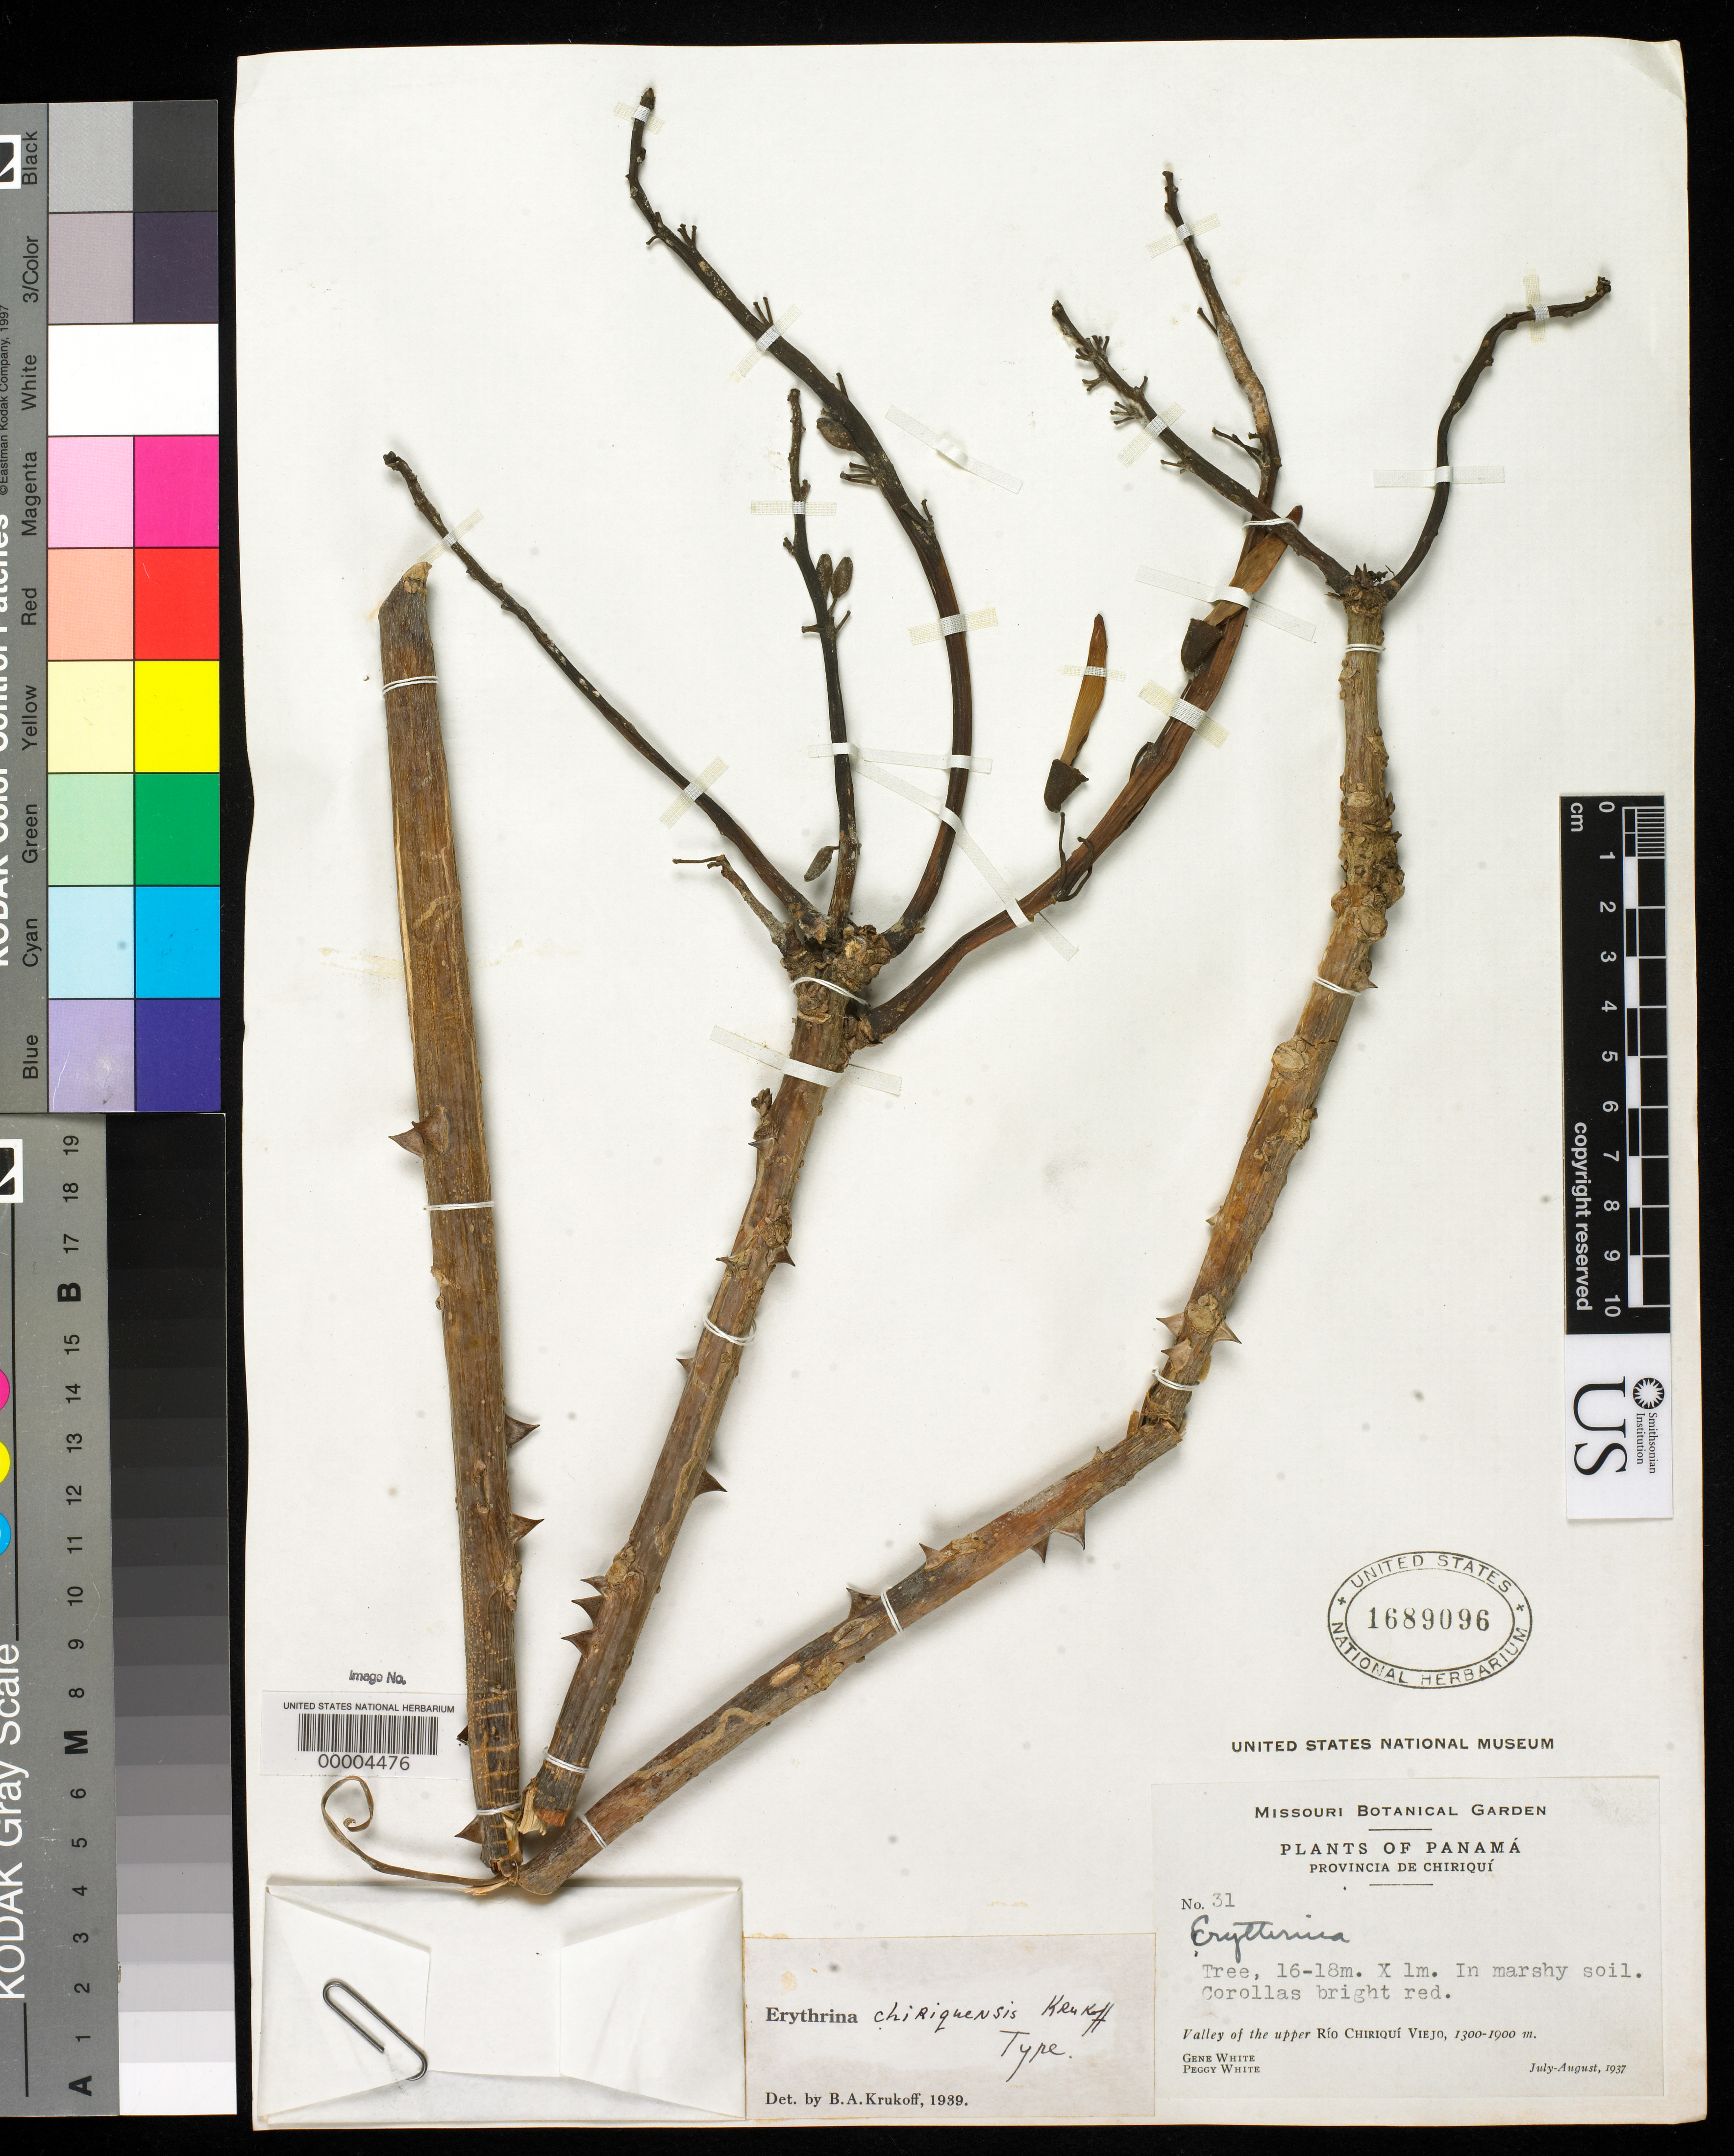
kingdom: Plantae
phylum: Tracheophyta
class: Magnoliopsida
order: Fabales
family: Fabaceae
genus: Erythrina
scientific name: Erythrina chiriquensis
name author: Krukoff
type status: Holotype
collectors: G. White & P. White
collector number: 31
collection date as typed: Jul 1937 to -- Aug 1937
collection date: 1937-07/1937-08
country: Panama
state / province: Chiriquí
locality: Valley of the upper Rio Chiriqui Viejo.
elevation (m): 1300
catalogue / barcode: US 1689096